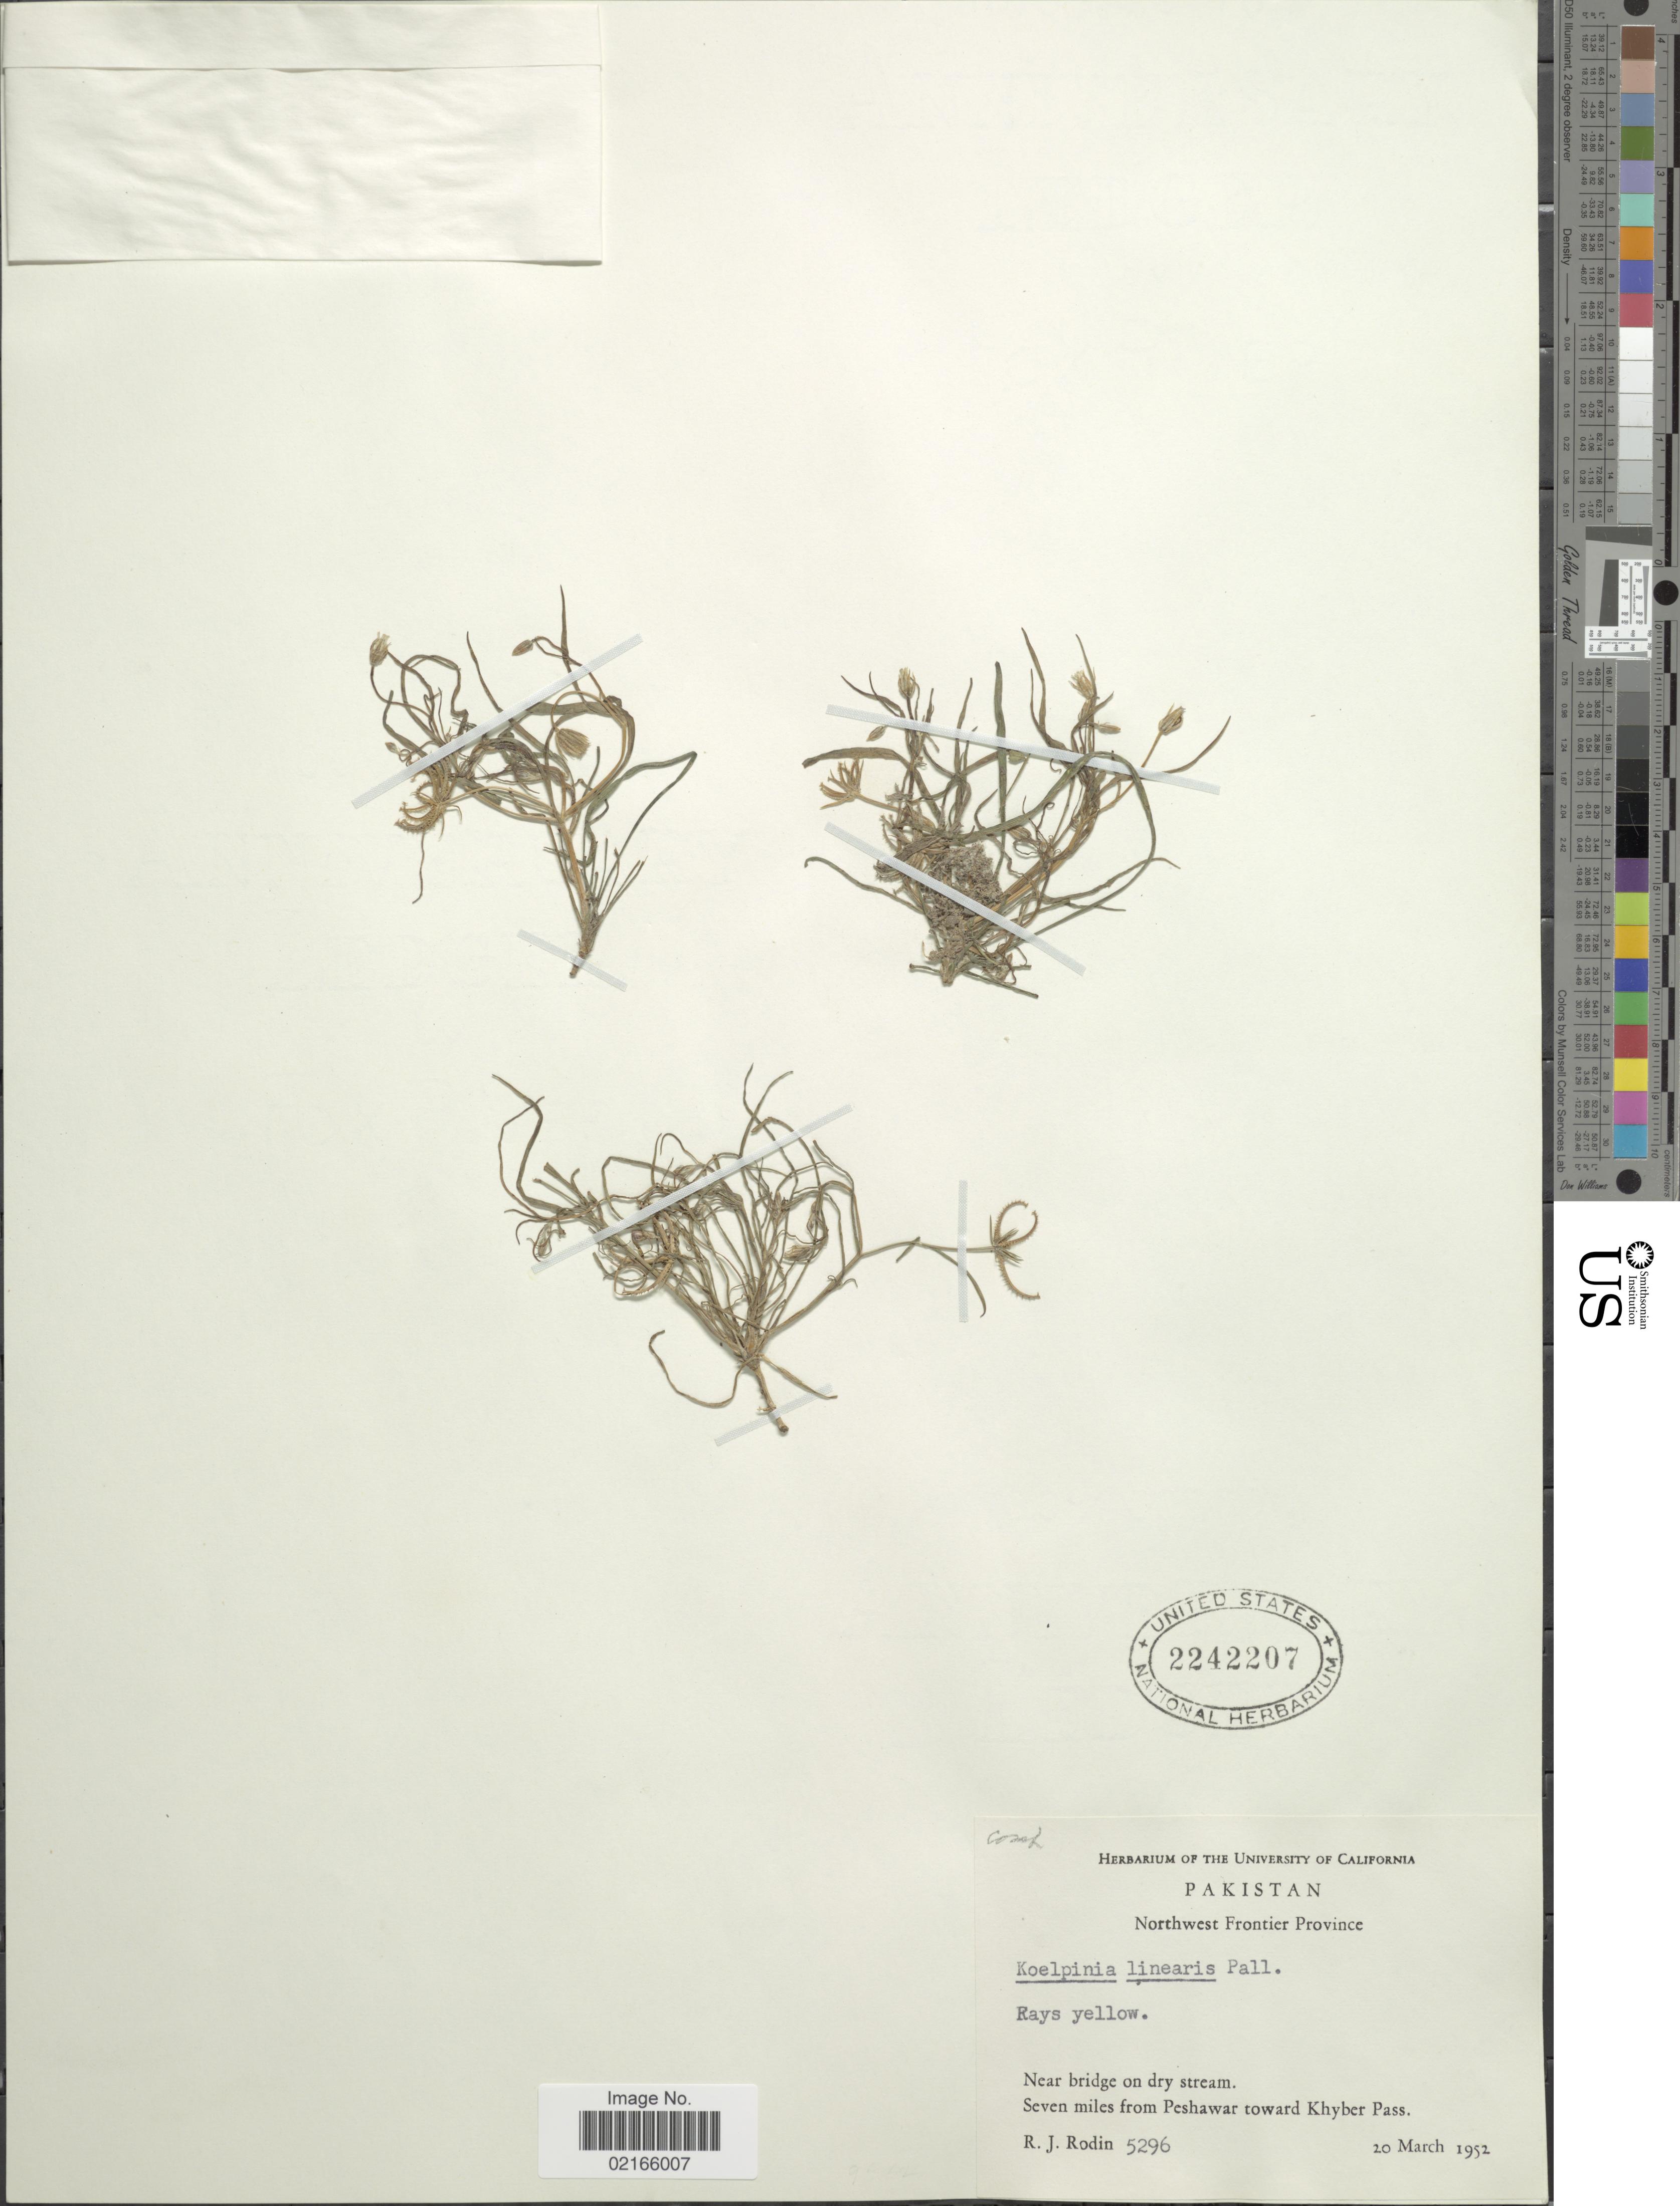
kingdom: Plantae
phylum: Tracheophyta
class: Magnoliopsida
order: Asterales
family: Asteraceae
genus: Koelpinia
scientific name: Koelpinia linearis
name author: Pall.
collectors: R. J. Rodin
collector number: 5296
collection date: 1952-03-20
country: Pakistan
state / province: Khyber Pakhtunkhwa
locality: Northwest Frontier Province, near bridge on dry stream, seven miles from Peshawar toward Khyber Pass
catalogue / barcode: US 2242207